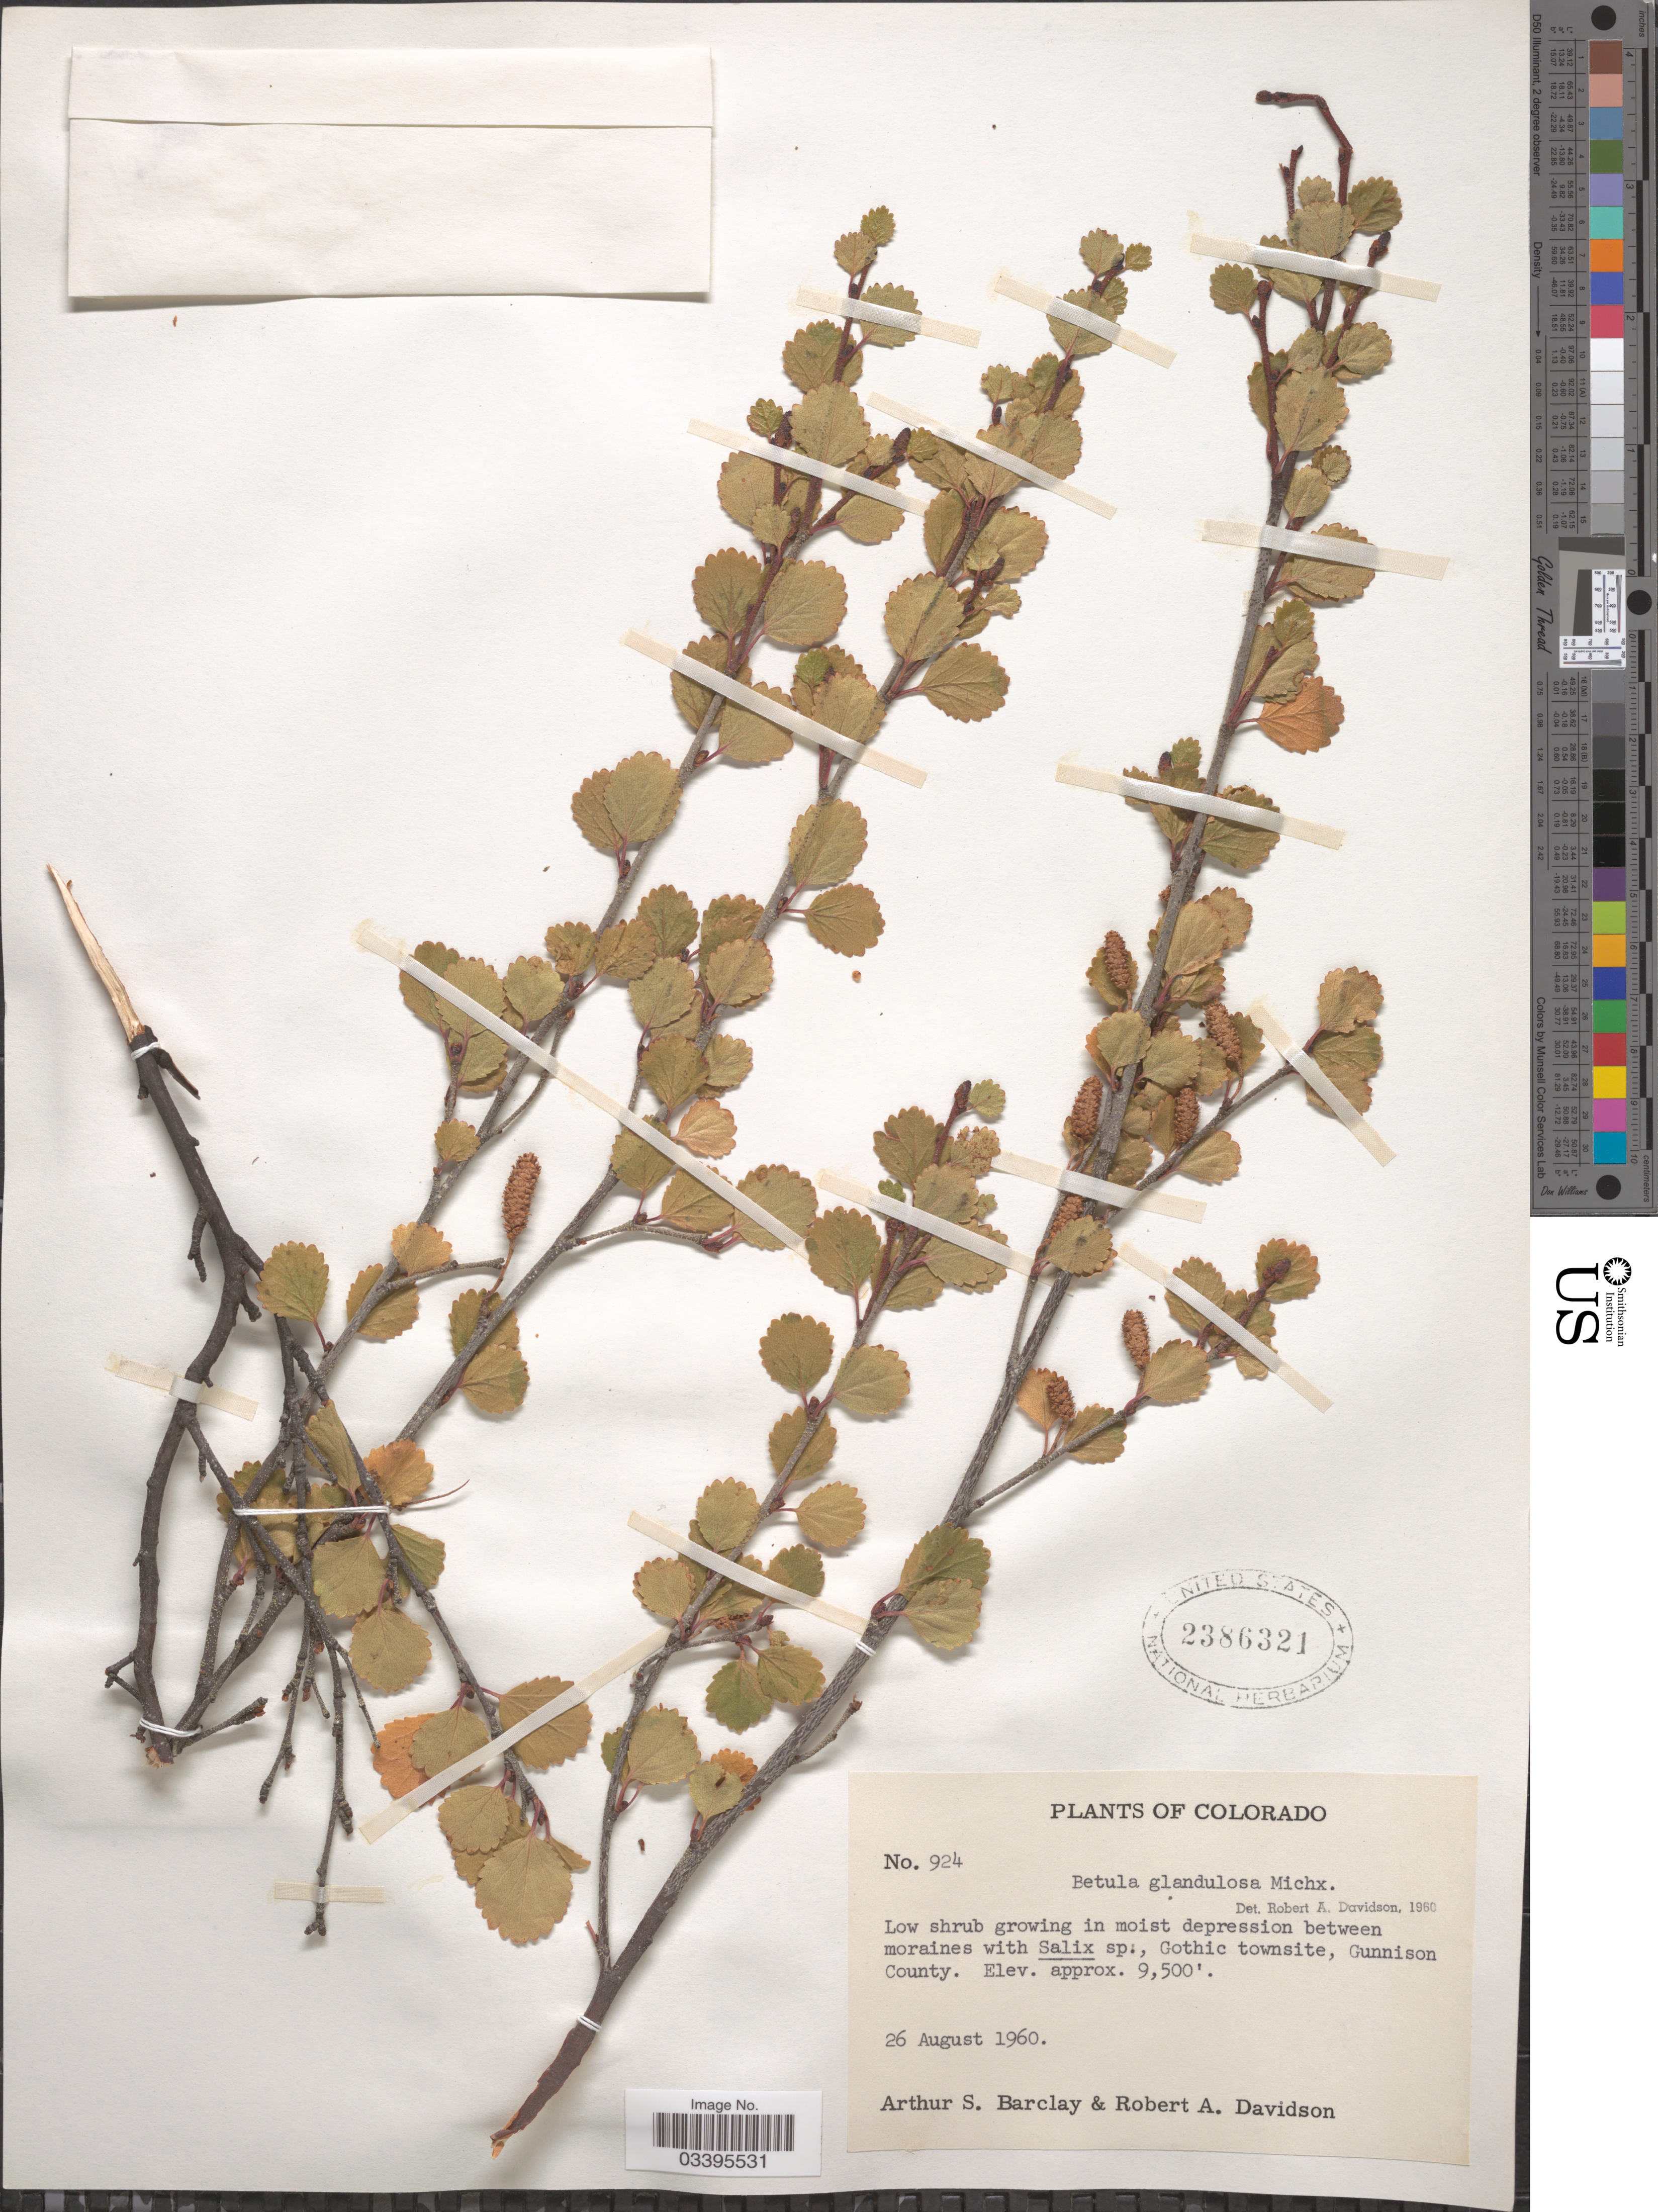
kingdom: Plantae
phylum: Tracheophyta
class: Magnoliopsida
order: Fagales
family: Betulaceae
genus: Betula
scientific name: Betula glandulosa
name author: Michx.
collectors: A. S. Barclay & R. A. Davidson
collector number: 924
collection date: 1960-08-26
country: United States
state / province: Colorado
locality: Gothic townsite, Gunnison County.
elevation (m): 2896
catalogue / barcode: US 2386321